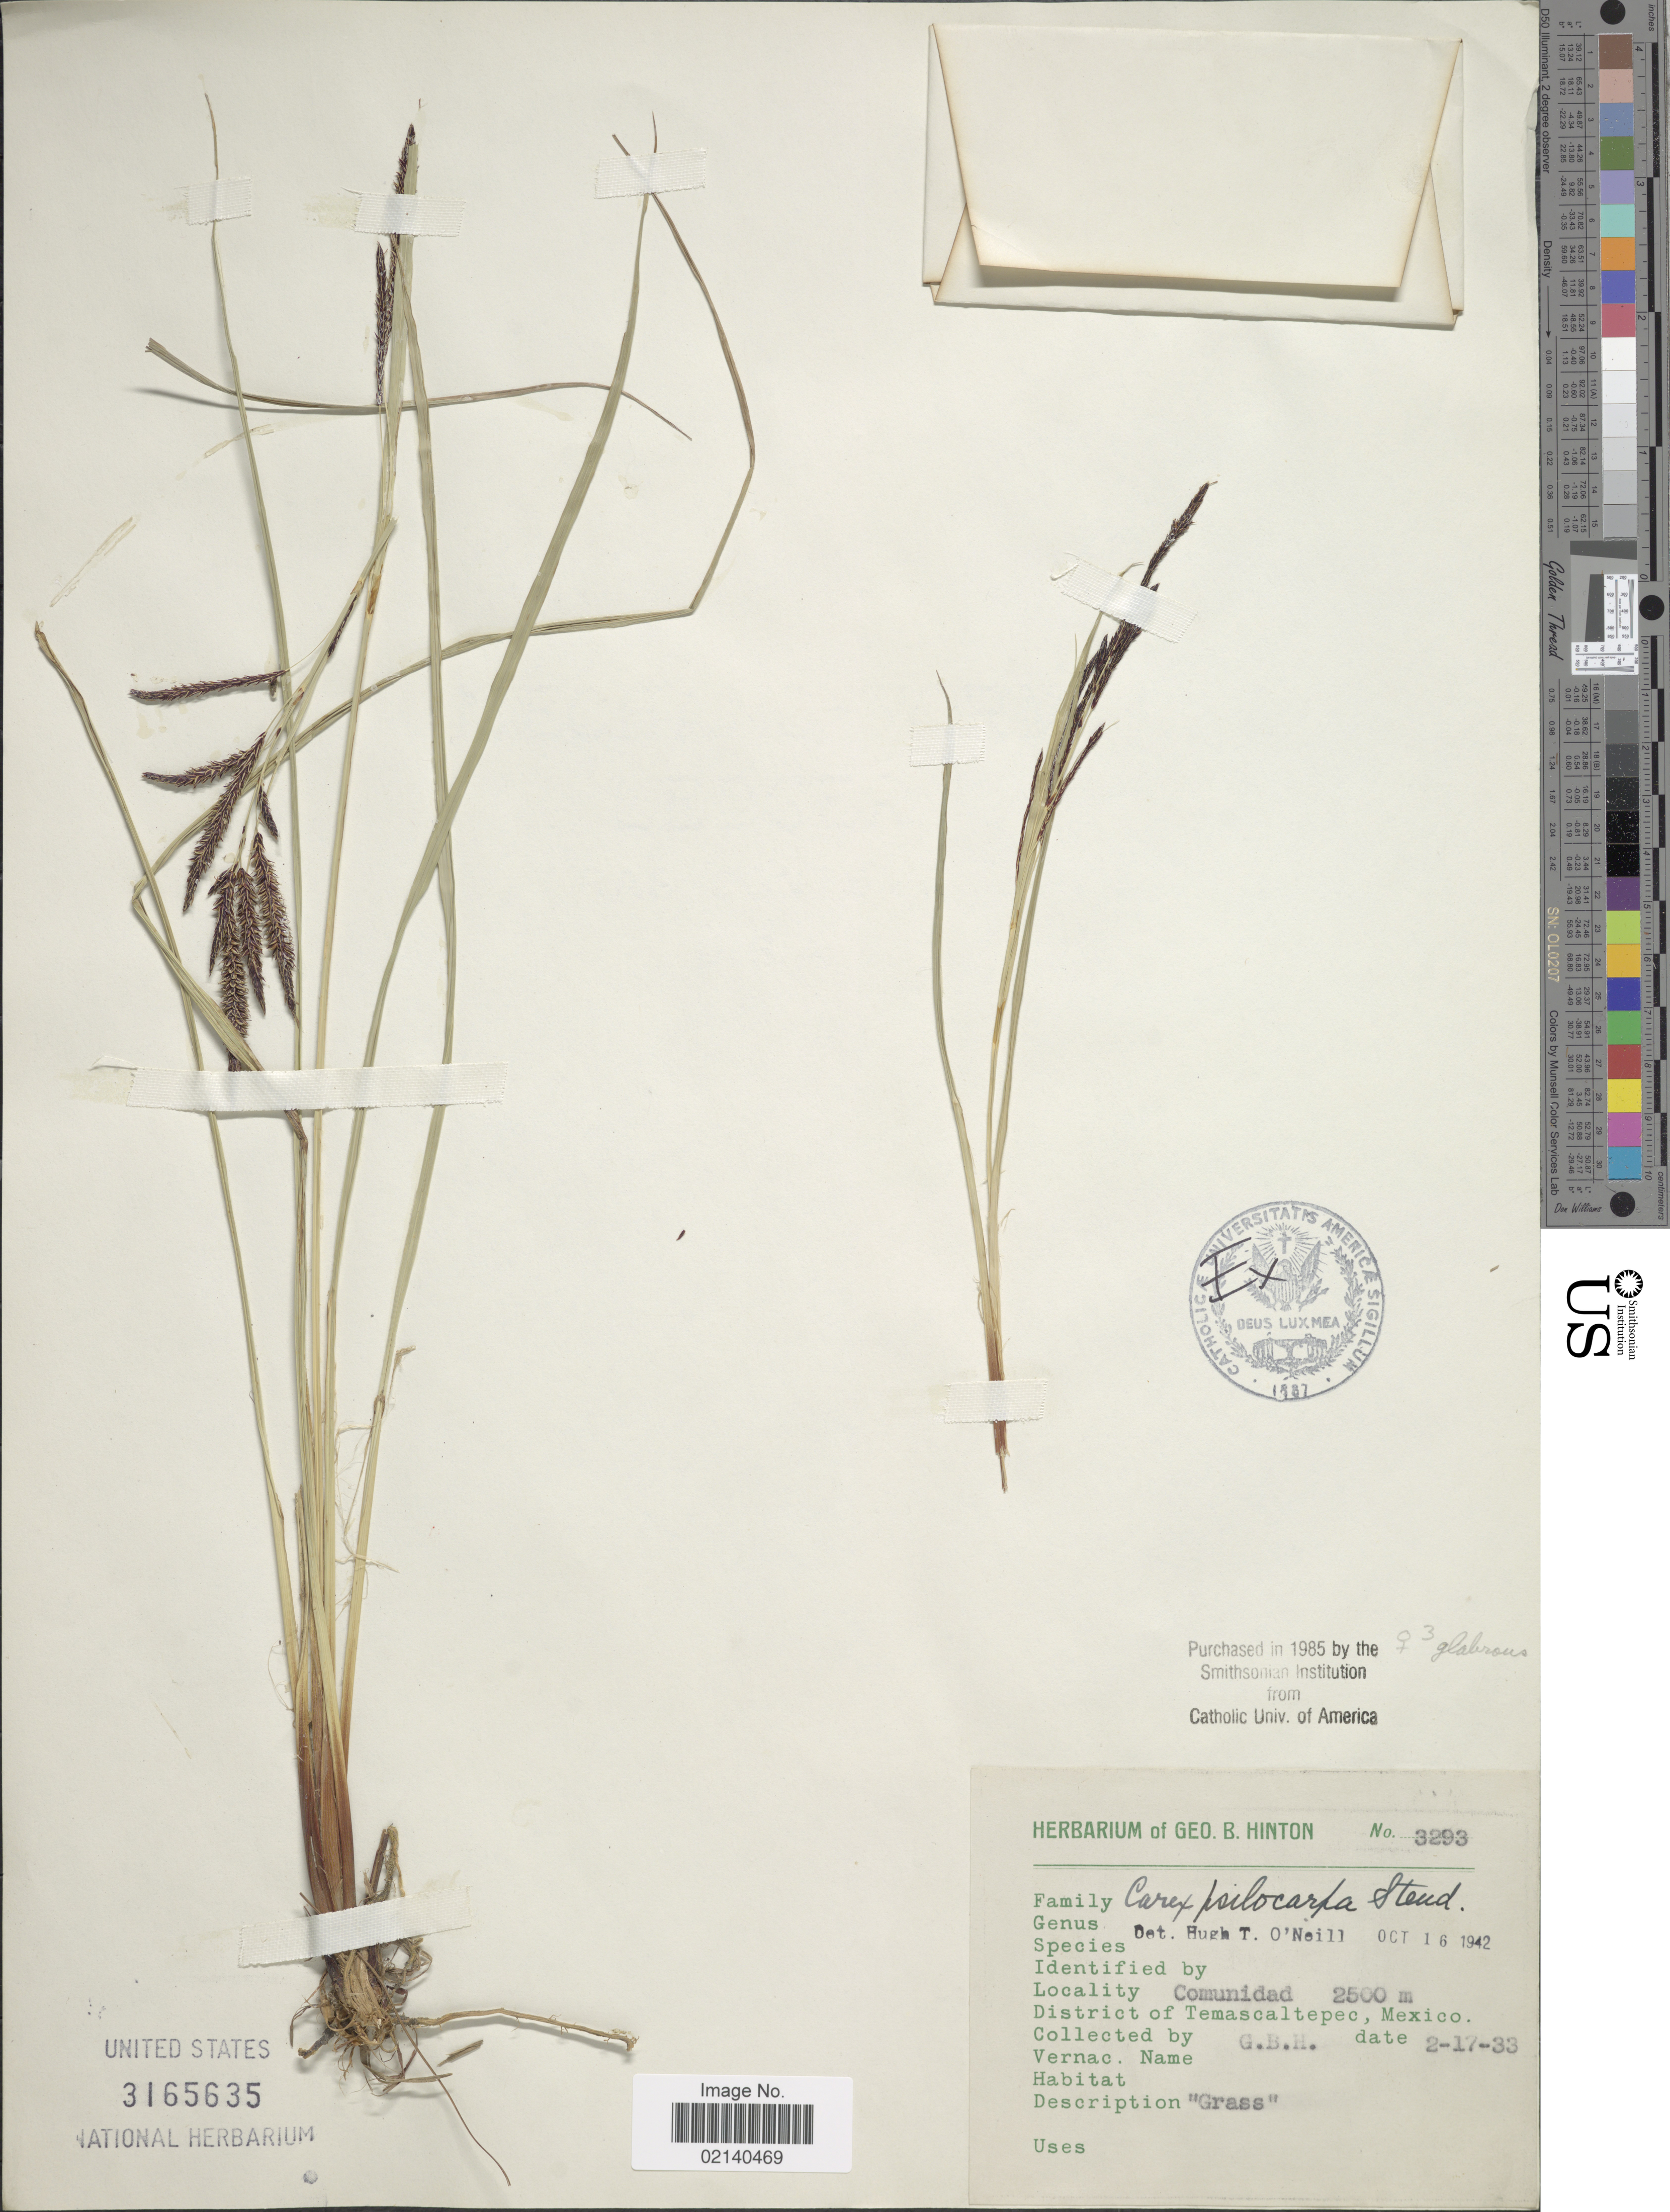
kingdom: Plantae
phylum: Tracheophyta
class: Liliopsida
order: Poales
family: Cyperaceae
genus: Carex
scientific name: Carex psilocarpa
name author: Steud.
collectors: G. B. Hinton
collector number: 3293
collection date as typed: Transcribed d/m/y: 17/2/33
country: Mexico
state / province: México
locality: Comunidad, District of Temascaltepec.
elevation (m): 2500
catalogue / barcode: US 3165635